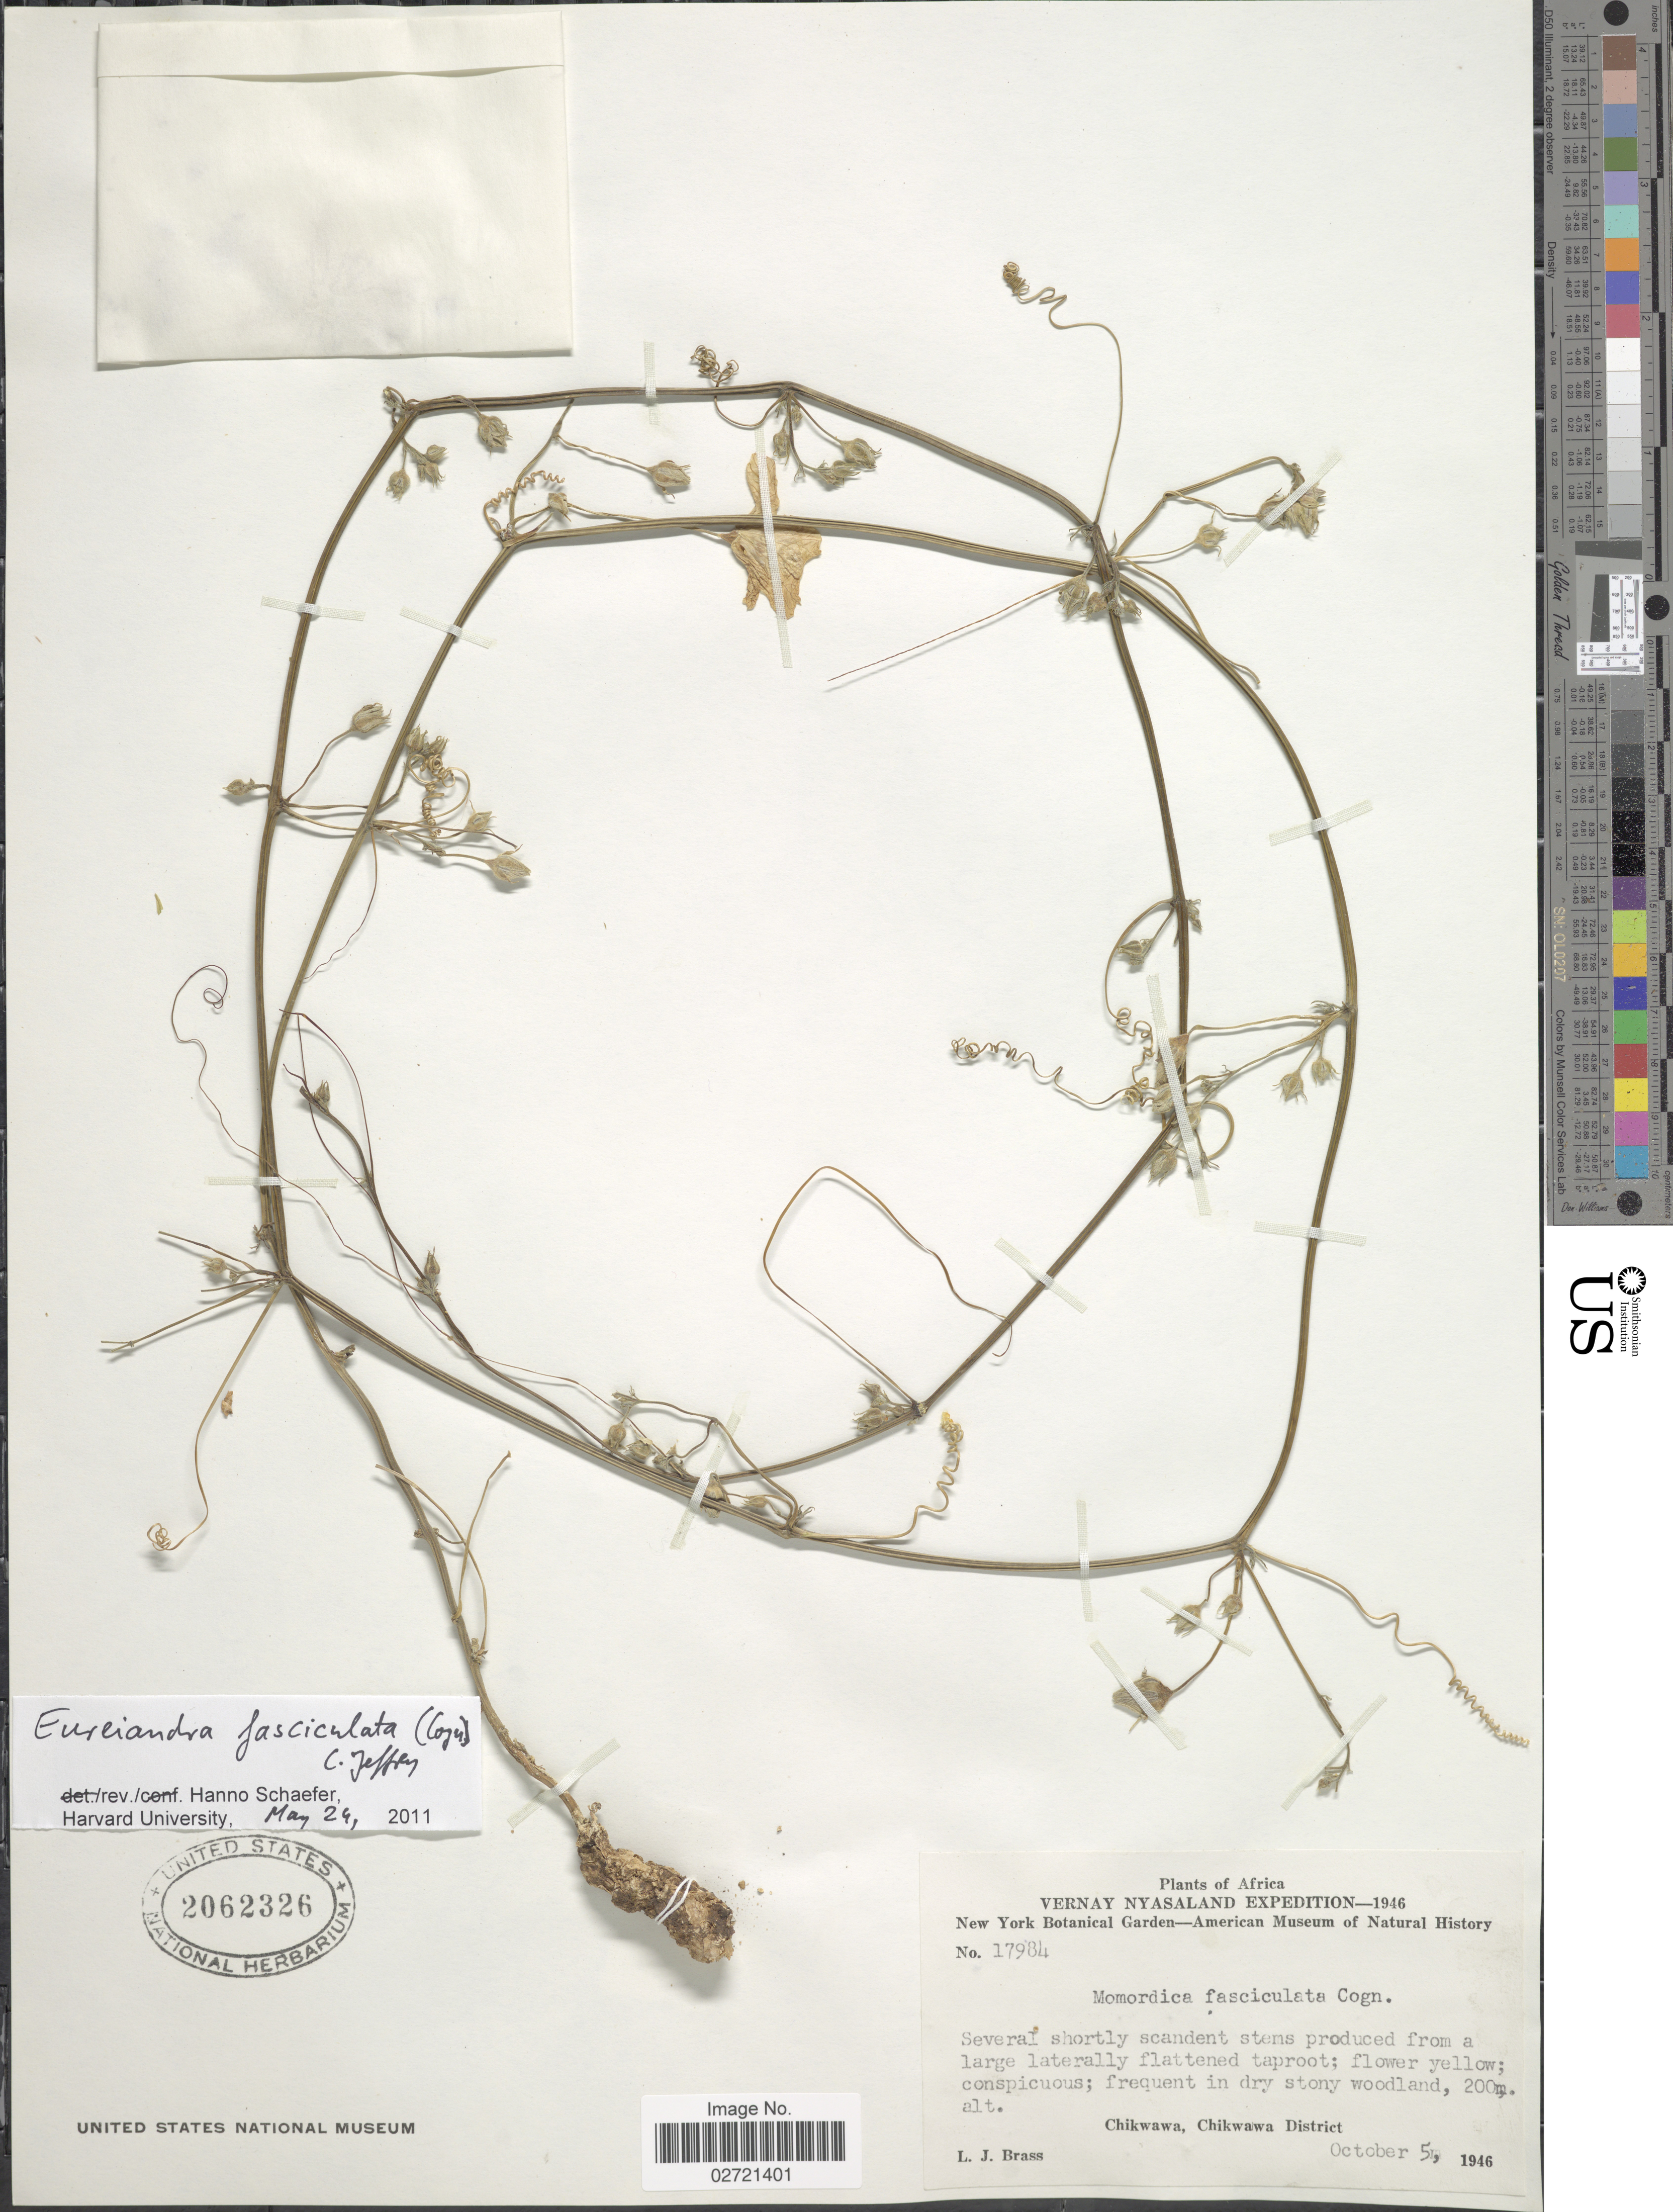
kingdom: Plantae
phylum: Tracheophyta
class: Magnoliopsida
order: Cucurbitales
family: Cucurbitaceae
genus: Eureiandra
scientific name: Eureiandra fasciculata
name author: C. Jeffrey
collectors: L. J. Brass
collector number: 17984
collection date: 1946-10-05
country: Malawi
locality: Vernay Nyasaland, Chikwawa, Chikwawa District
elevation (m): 200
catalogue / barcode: US 2062326